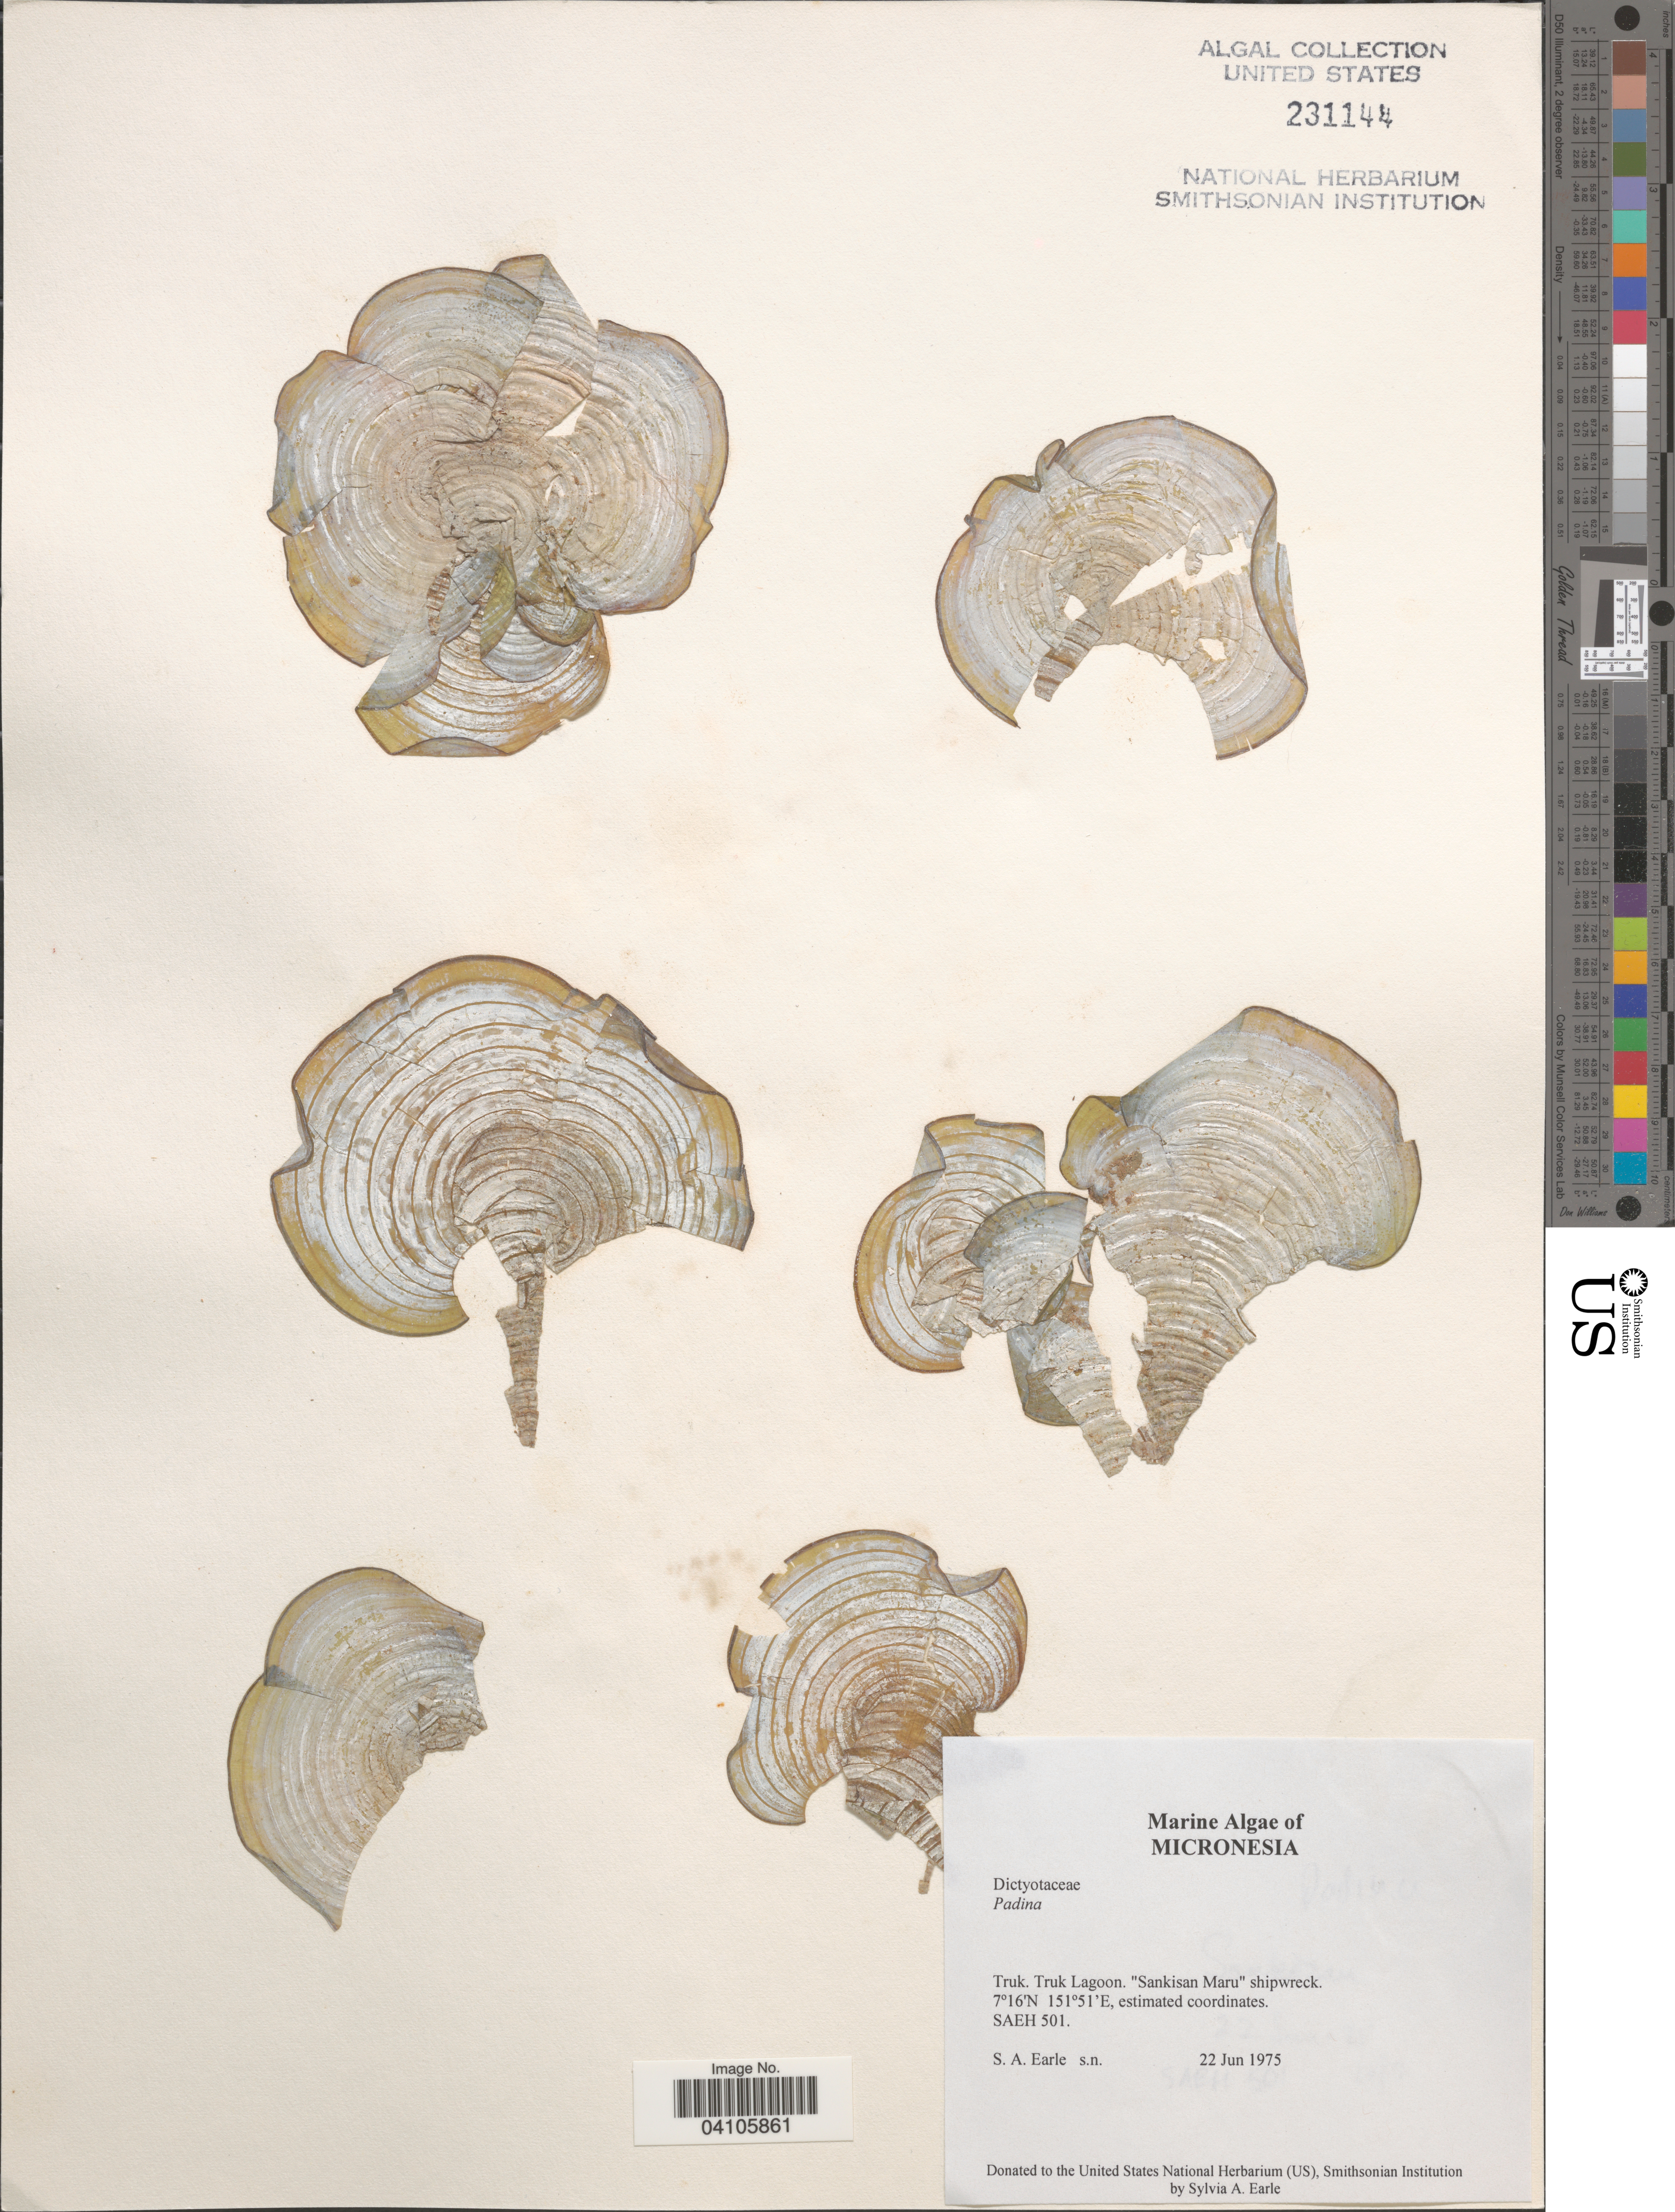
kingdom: Chromista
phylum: Ochrophyta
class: Phaeophyceae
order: Dictyotales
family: Dictyotaceae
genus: Padina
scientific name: Padina sp.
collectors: S. A. Earle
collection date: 1975-06-22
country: Micronesia, Federated States of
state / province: Truk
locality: Truk Lagoon. "Sankisan Maru" shipwreck.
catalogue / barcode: US 231144